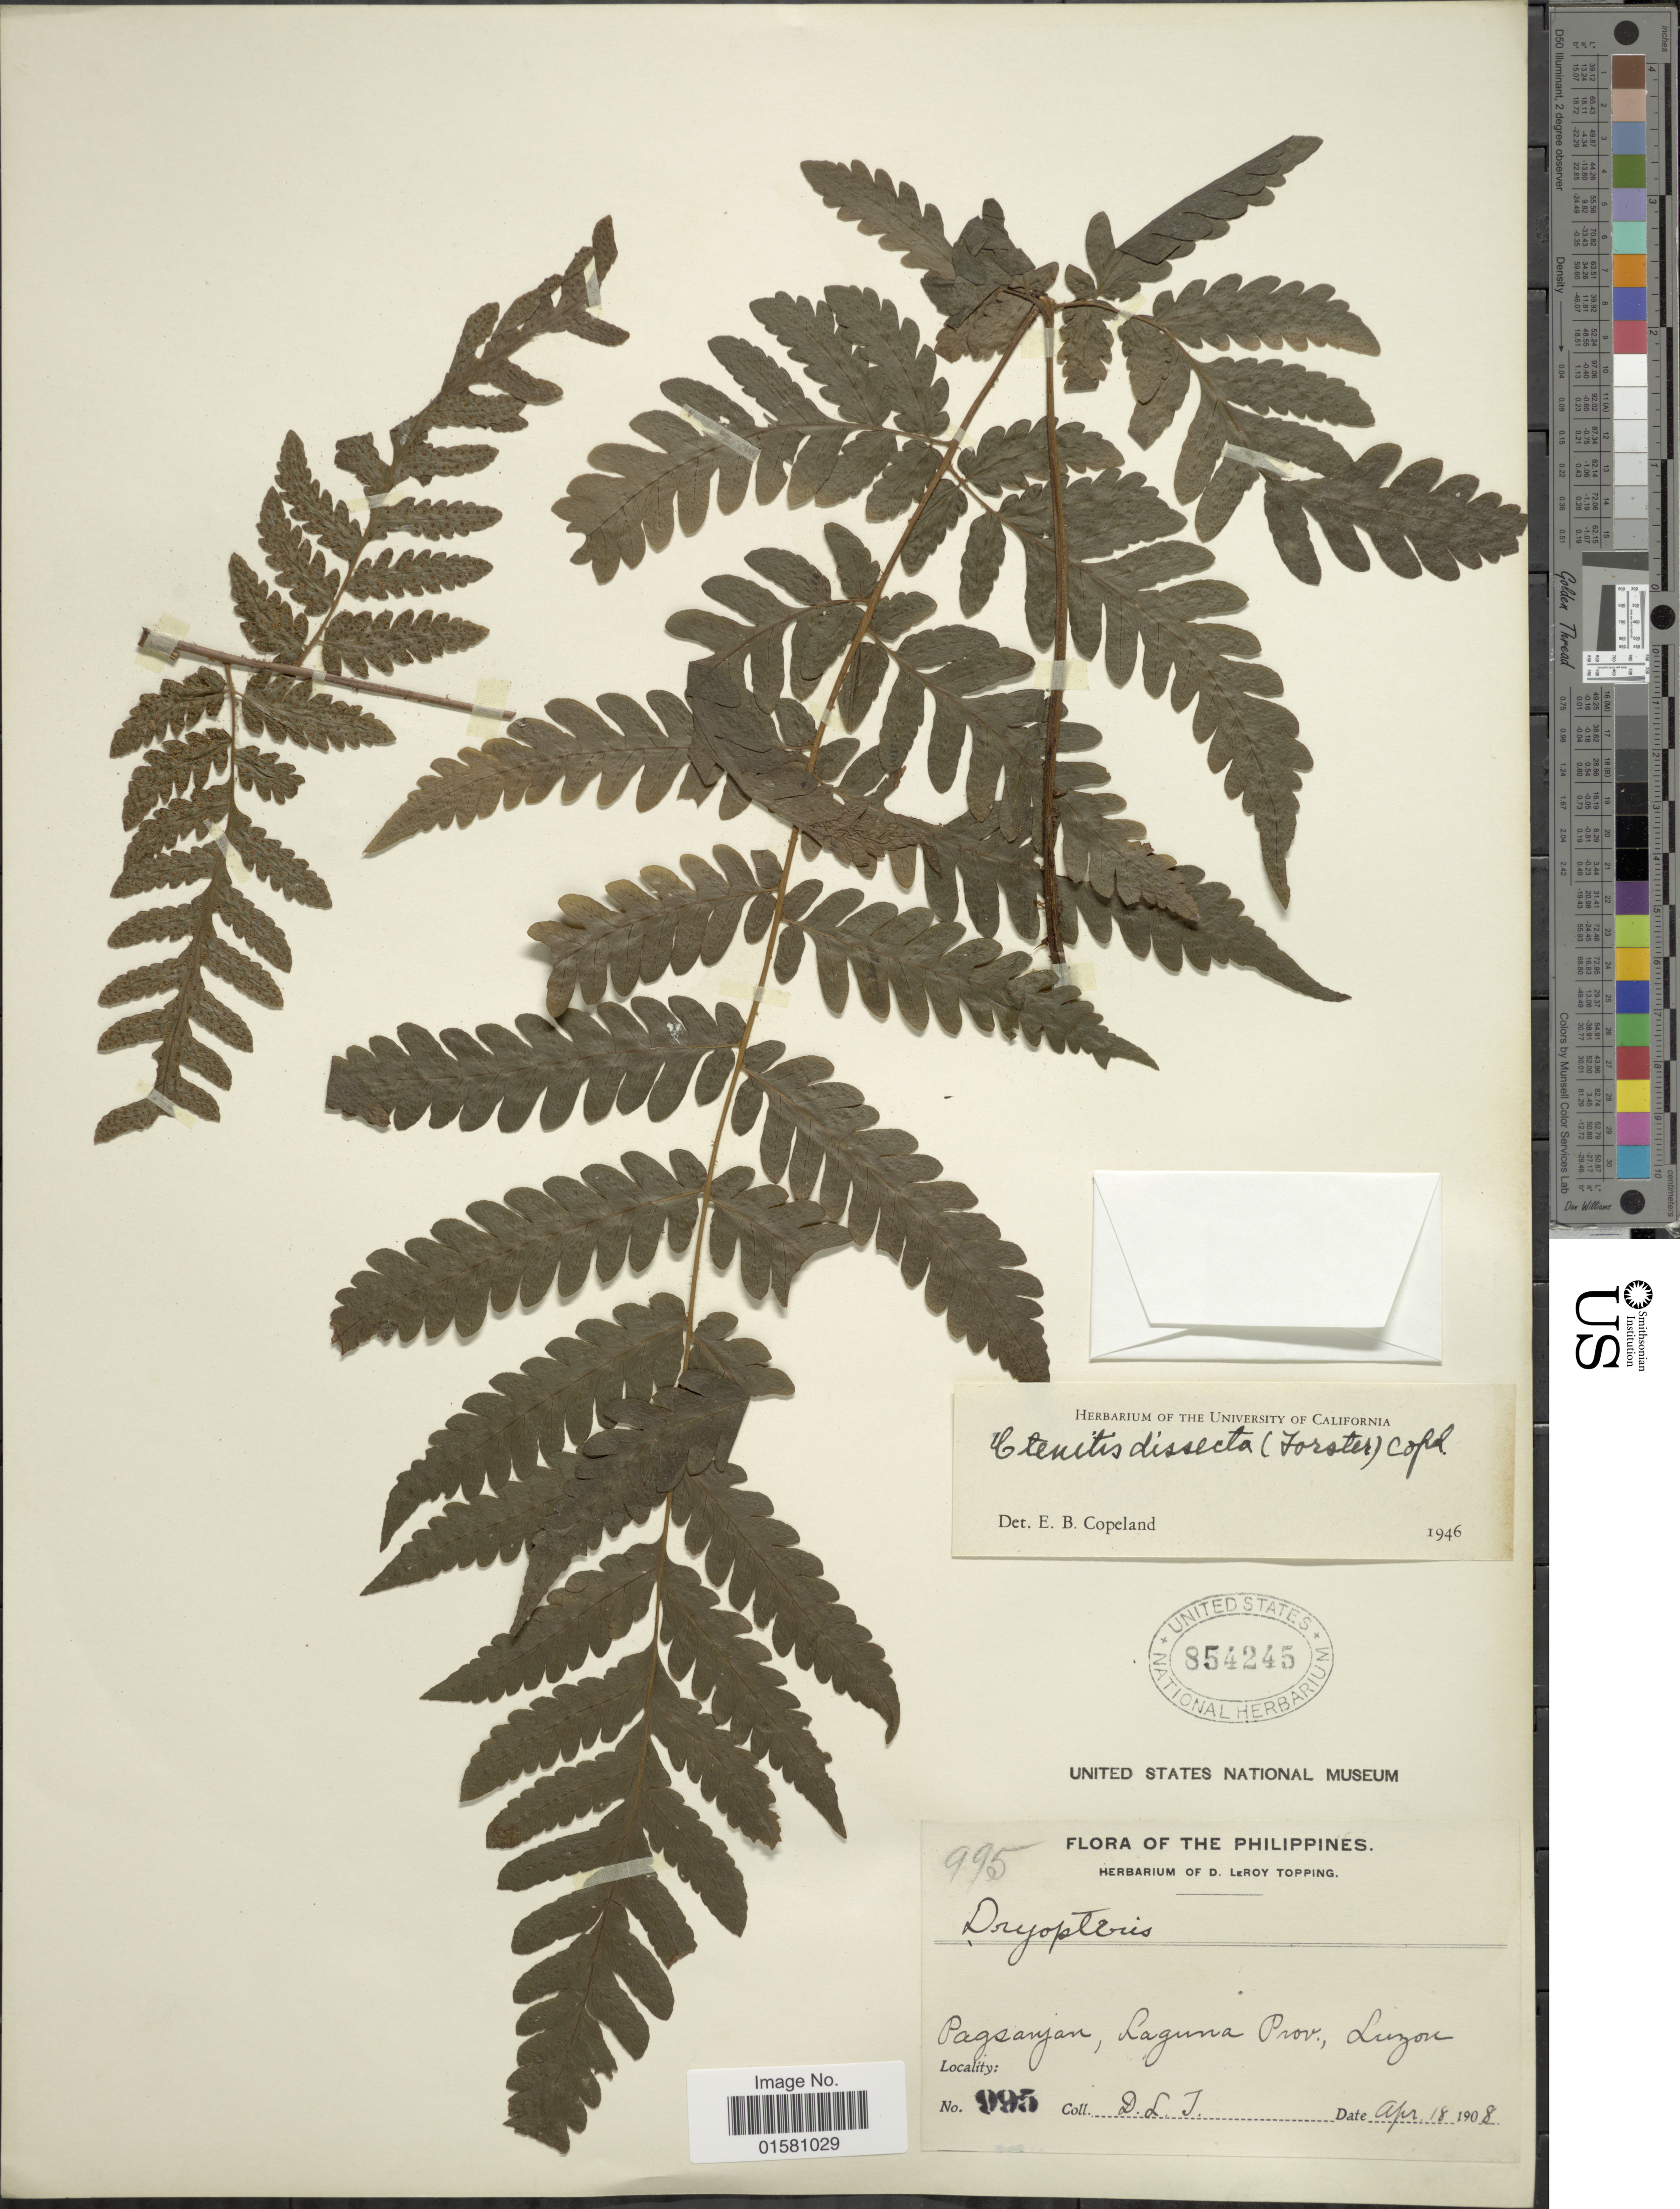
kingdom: Plantae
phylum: Tracheophyta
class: Polypodiopsida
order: Polypodiales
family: Tectariaceae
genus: Tectaria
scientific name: Tectaria dissecta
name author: (G. Forst.) Lellinger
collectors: D. L. Topping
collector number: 995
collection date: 1908-04-18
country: Philippines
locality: Pagsanjan, Laguna Prov., Luzon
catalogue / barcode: US 854245